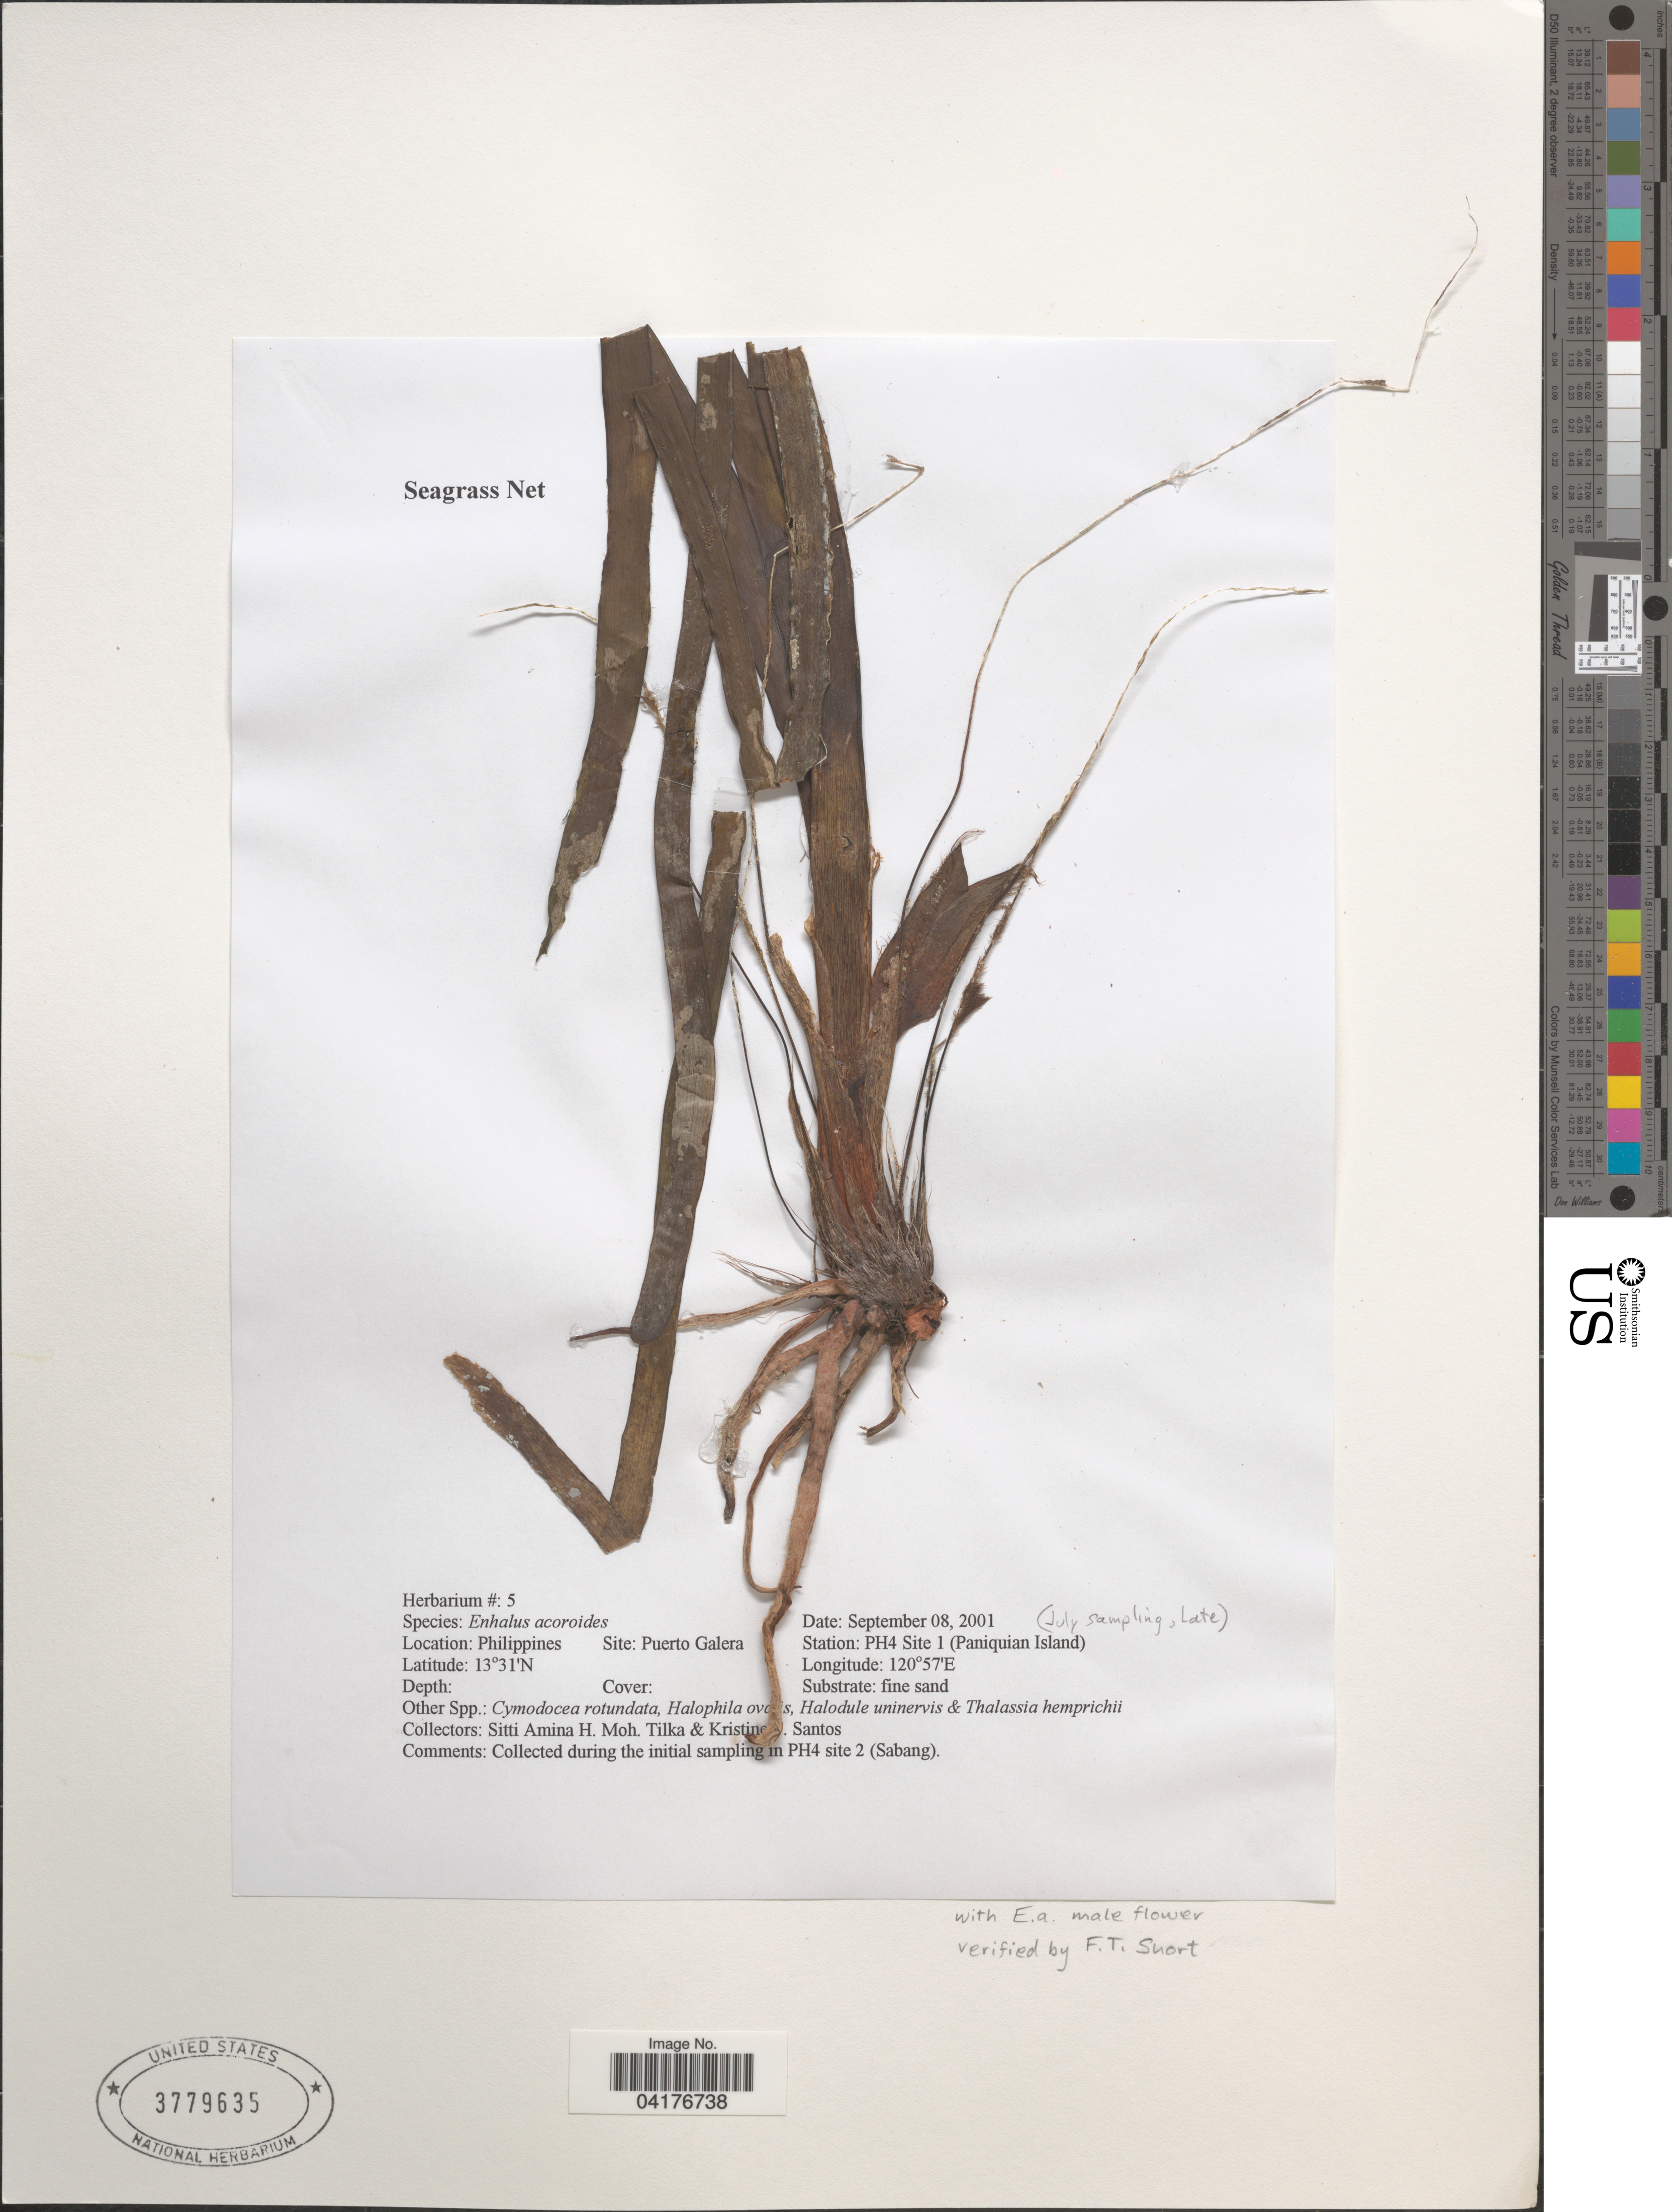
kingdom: Plantae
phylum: Tracheophyta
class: Liliopsida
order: Alismatales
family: Hydrocharitaceae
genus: Enhalus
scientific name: Enhalus acoroides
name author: (L. f.) Royle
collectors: S. Tilka & K. Santos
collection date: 2001-09-08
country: Philippines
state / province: Mimaropa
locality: Site: Puerto Galera. Station: PH4 Site 1 (Paniquian Island).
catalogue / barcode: US 3779635